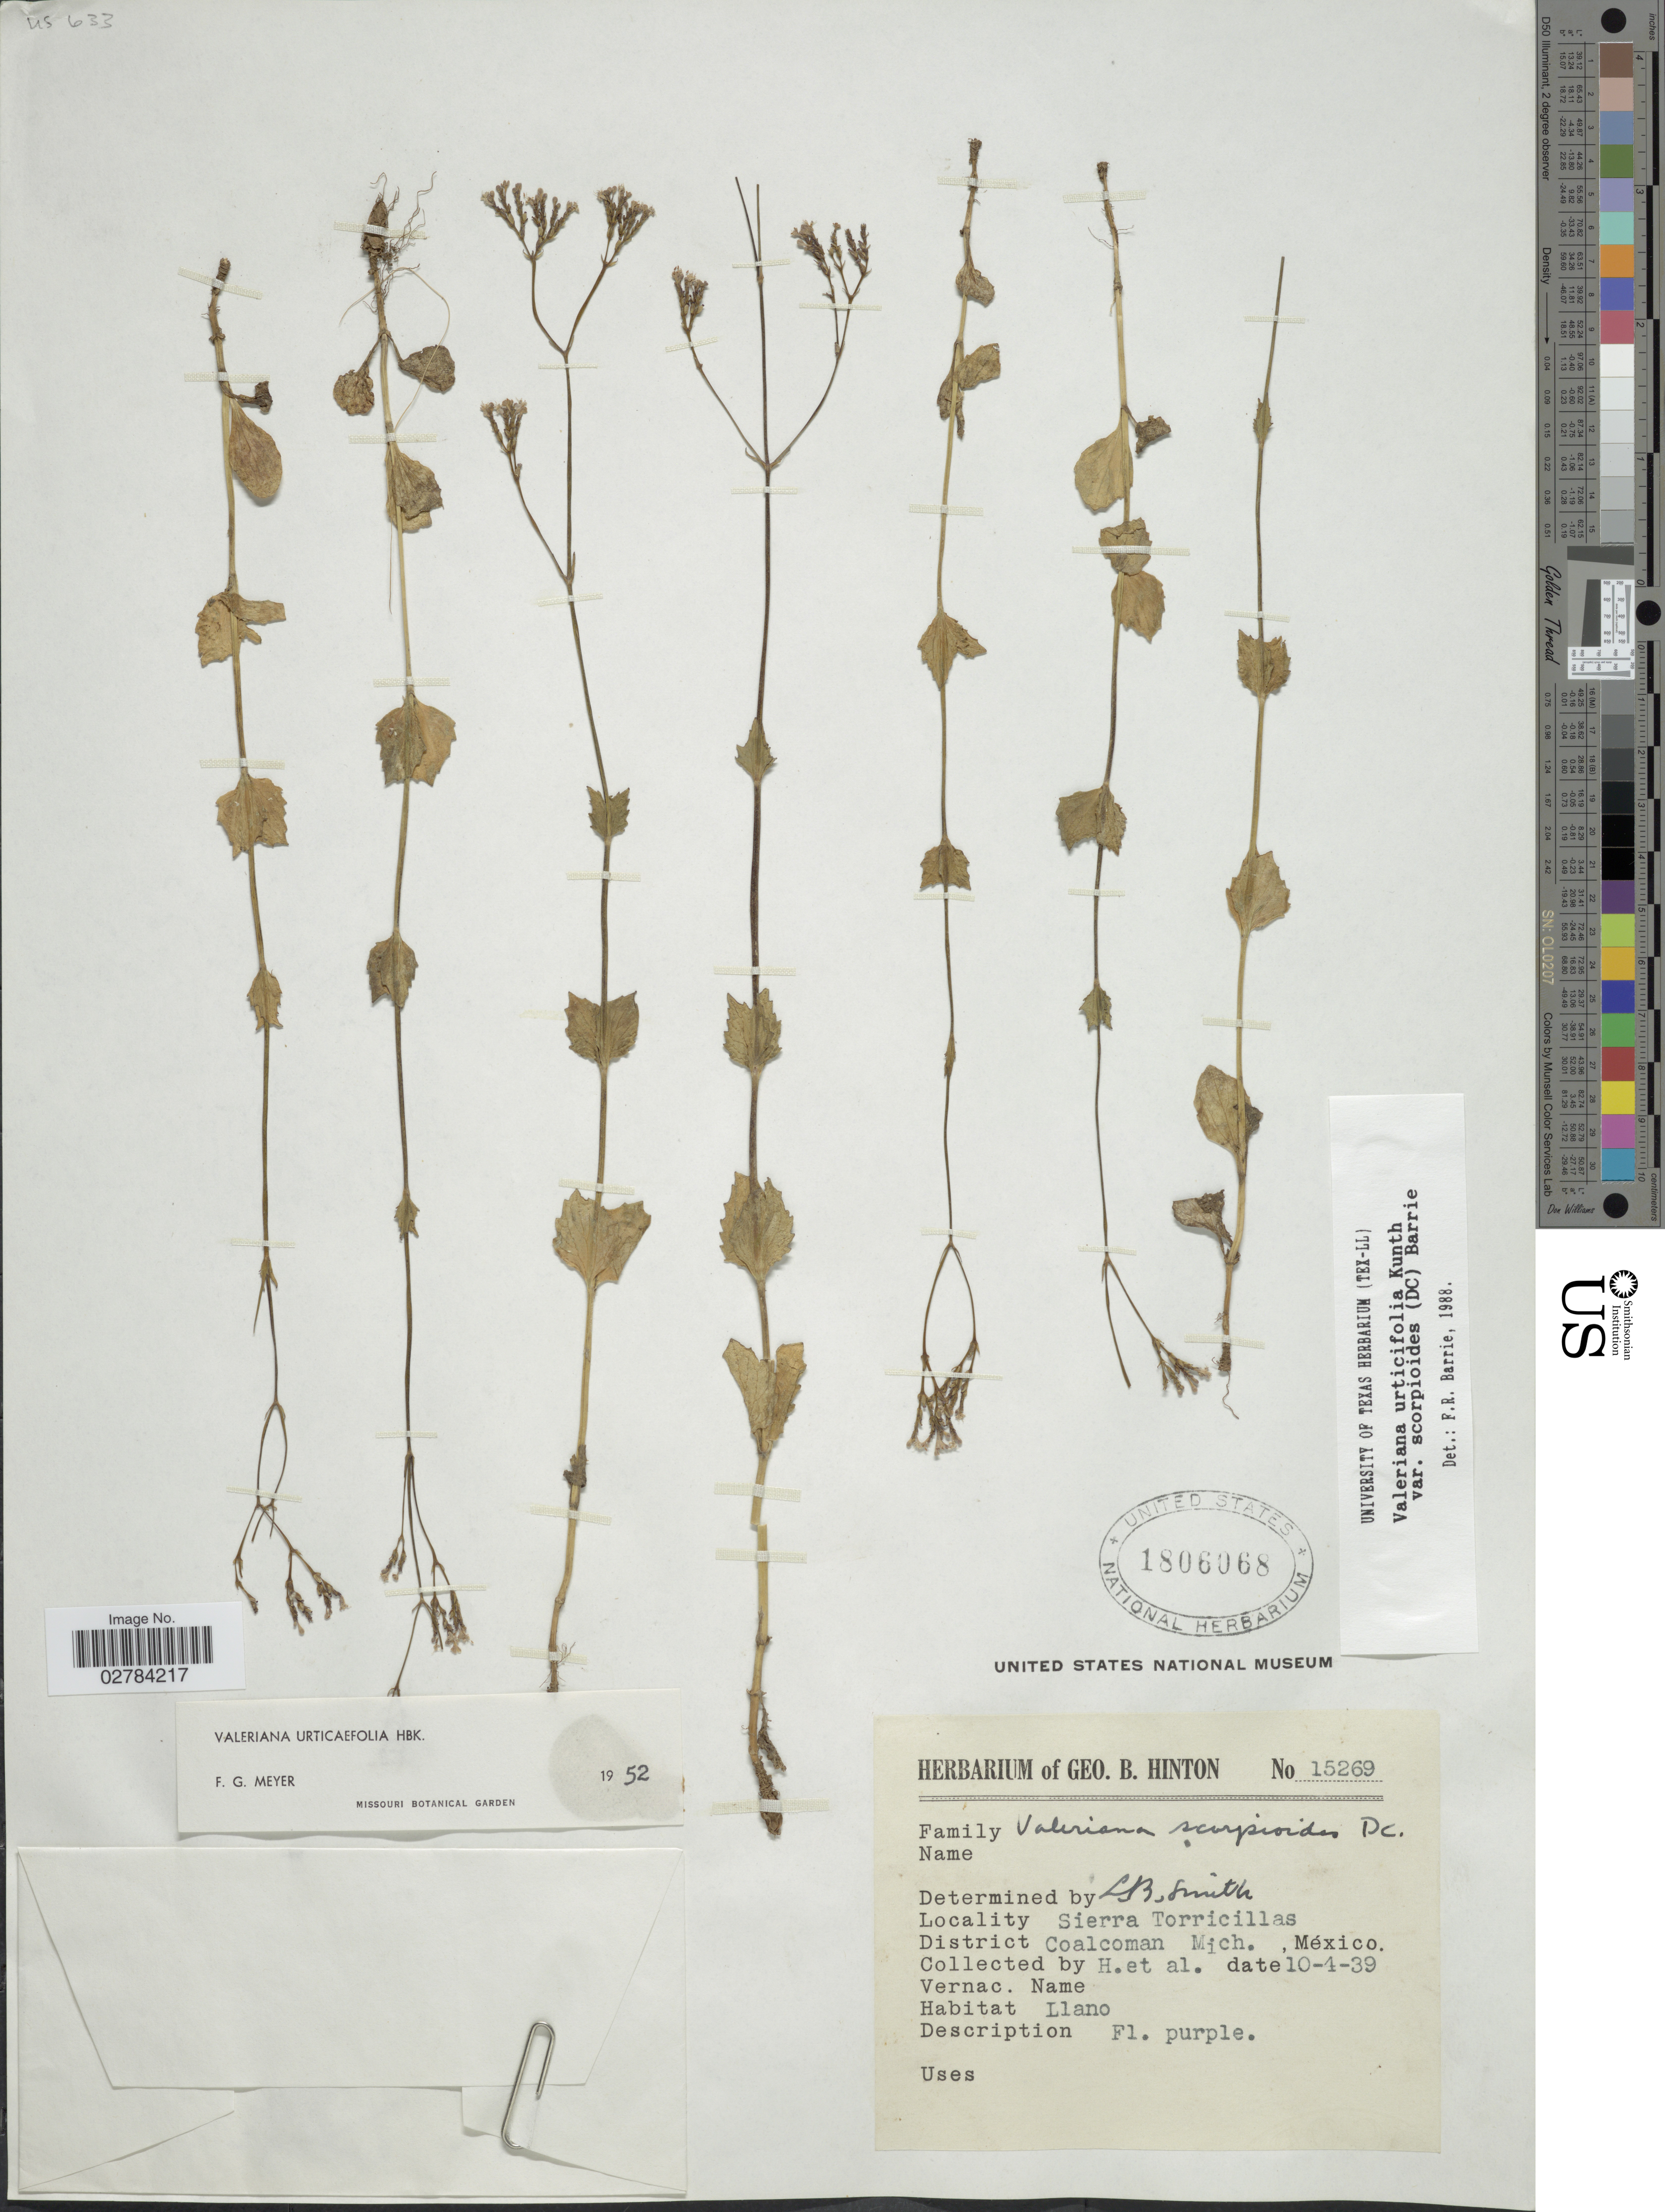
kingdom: Plantae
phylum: Tracheophyta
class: Magnoliopsida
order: Dipsacales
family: Caprifoliaceae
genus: Valeriana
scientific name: Valeriana urticifolia var. scorpioides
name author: (DC.) Barrie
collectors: G. B. Hinton & et al.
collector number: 15269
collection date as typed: Transcribed d/m/y: 10/4/39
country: Mexico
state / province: Michoacán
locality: Sierra Torricillas, District Coalcoman, Mich.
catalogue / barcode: US 1806068